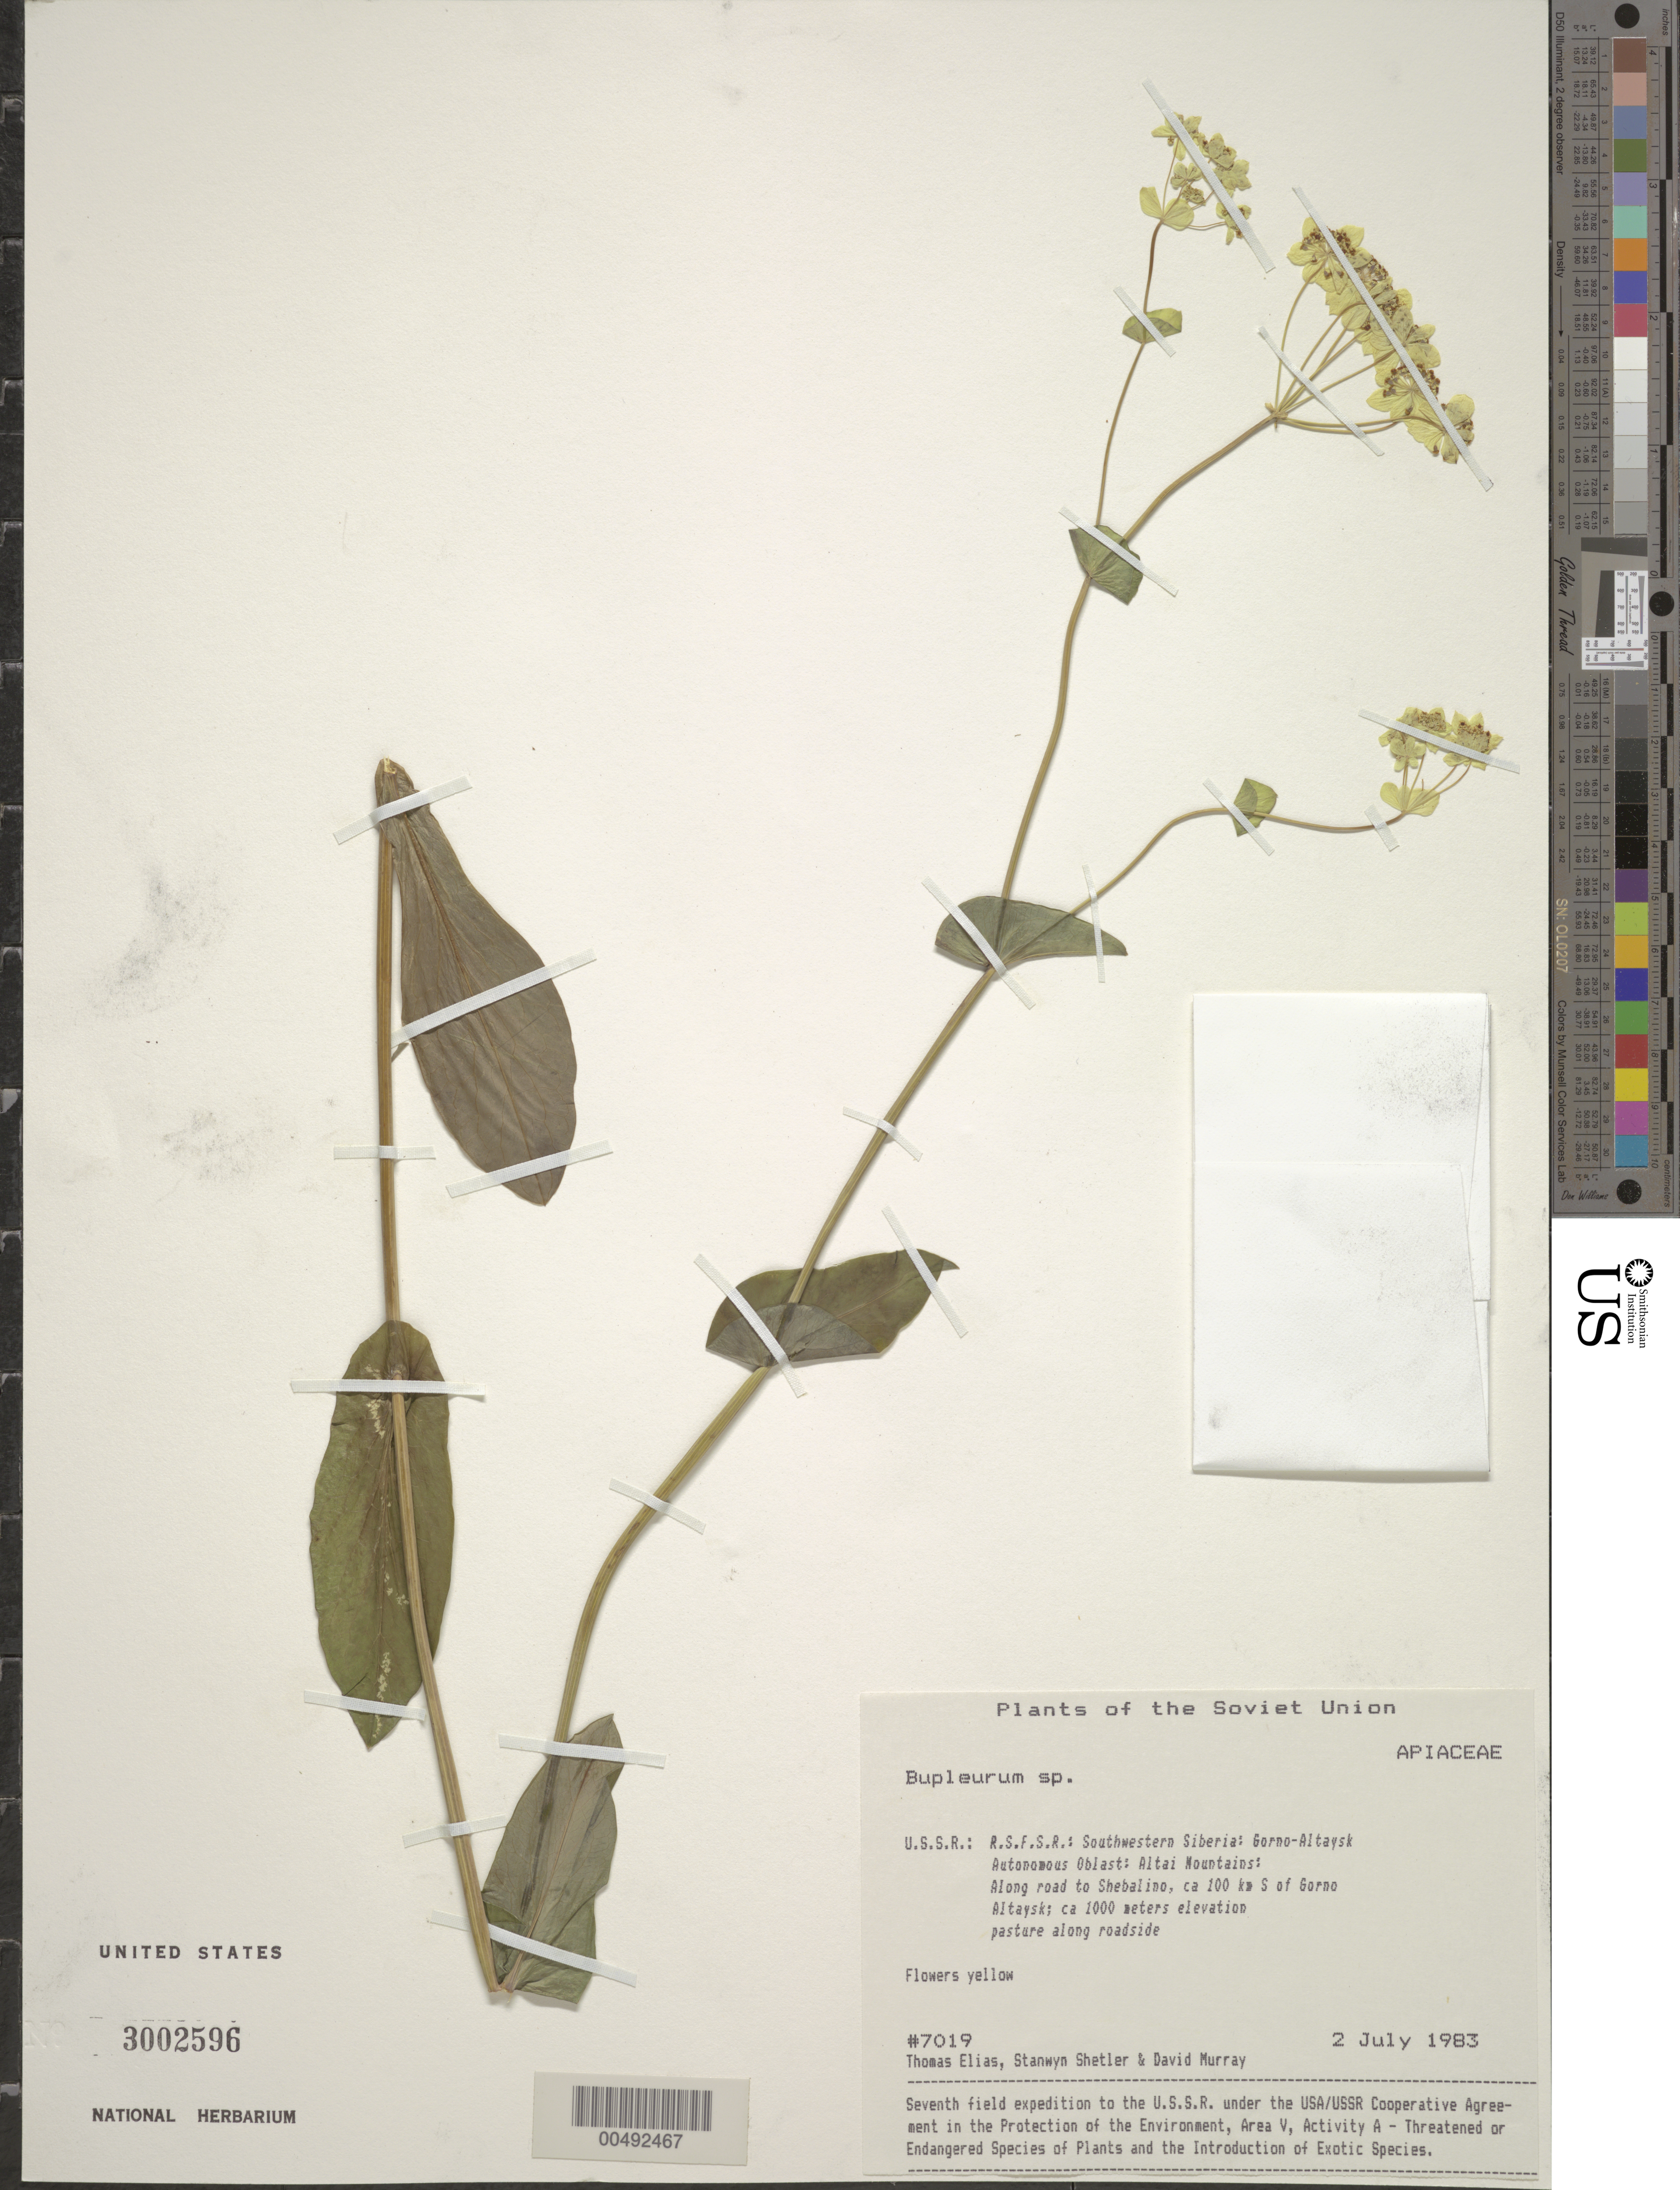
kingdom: Plantae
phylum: Tracheophyta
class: Magnoliopsida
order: Apiales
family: Apiaceae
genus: Bupleurum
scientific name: Bupleurum sp.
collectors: T. Elias, S. Shetler & D. F. Murray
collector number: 7019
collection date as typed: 02 Jul 1983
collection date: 1983-07-02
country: Russian Federation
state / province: Altai Republic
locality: Altai Mountains, along road to Shebalino, ca. 100 km S of Gorno-Altaysk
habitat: pasture along roadside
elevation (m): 1000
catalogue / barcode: US 3002596